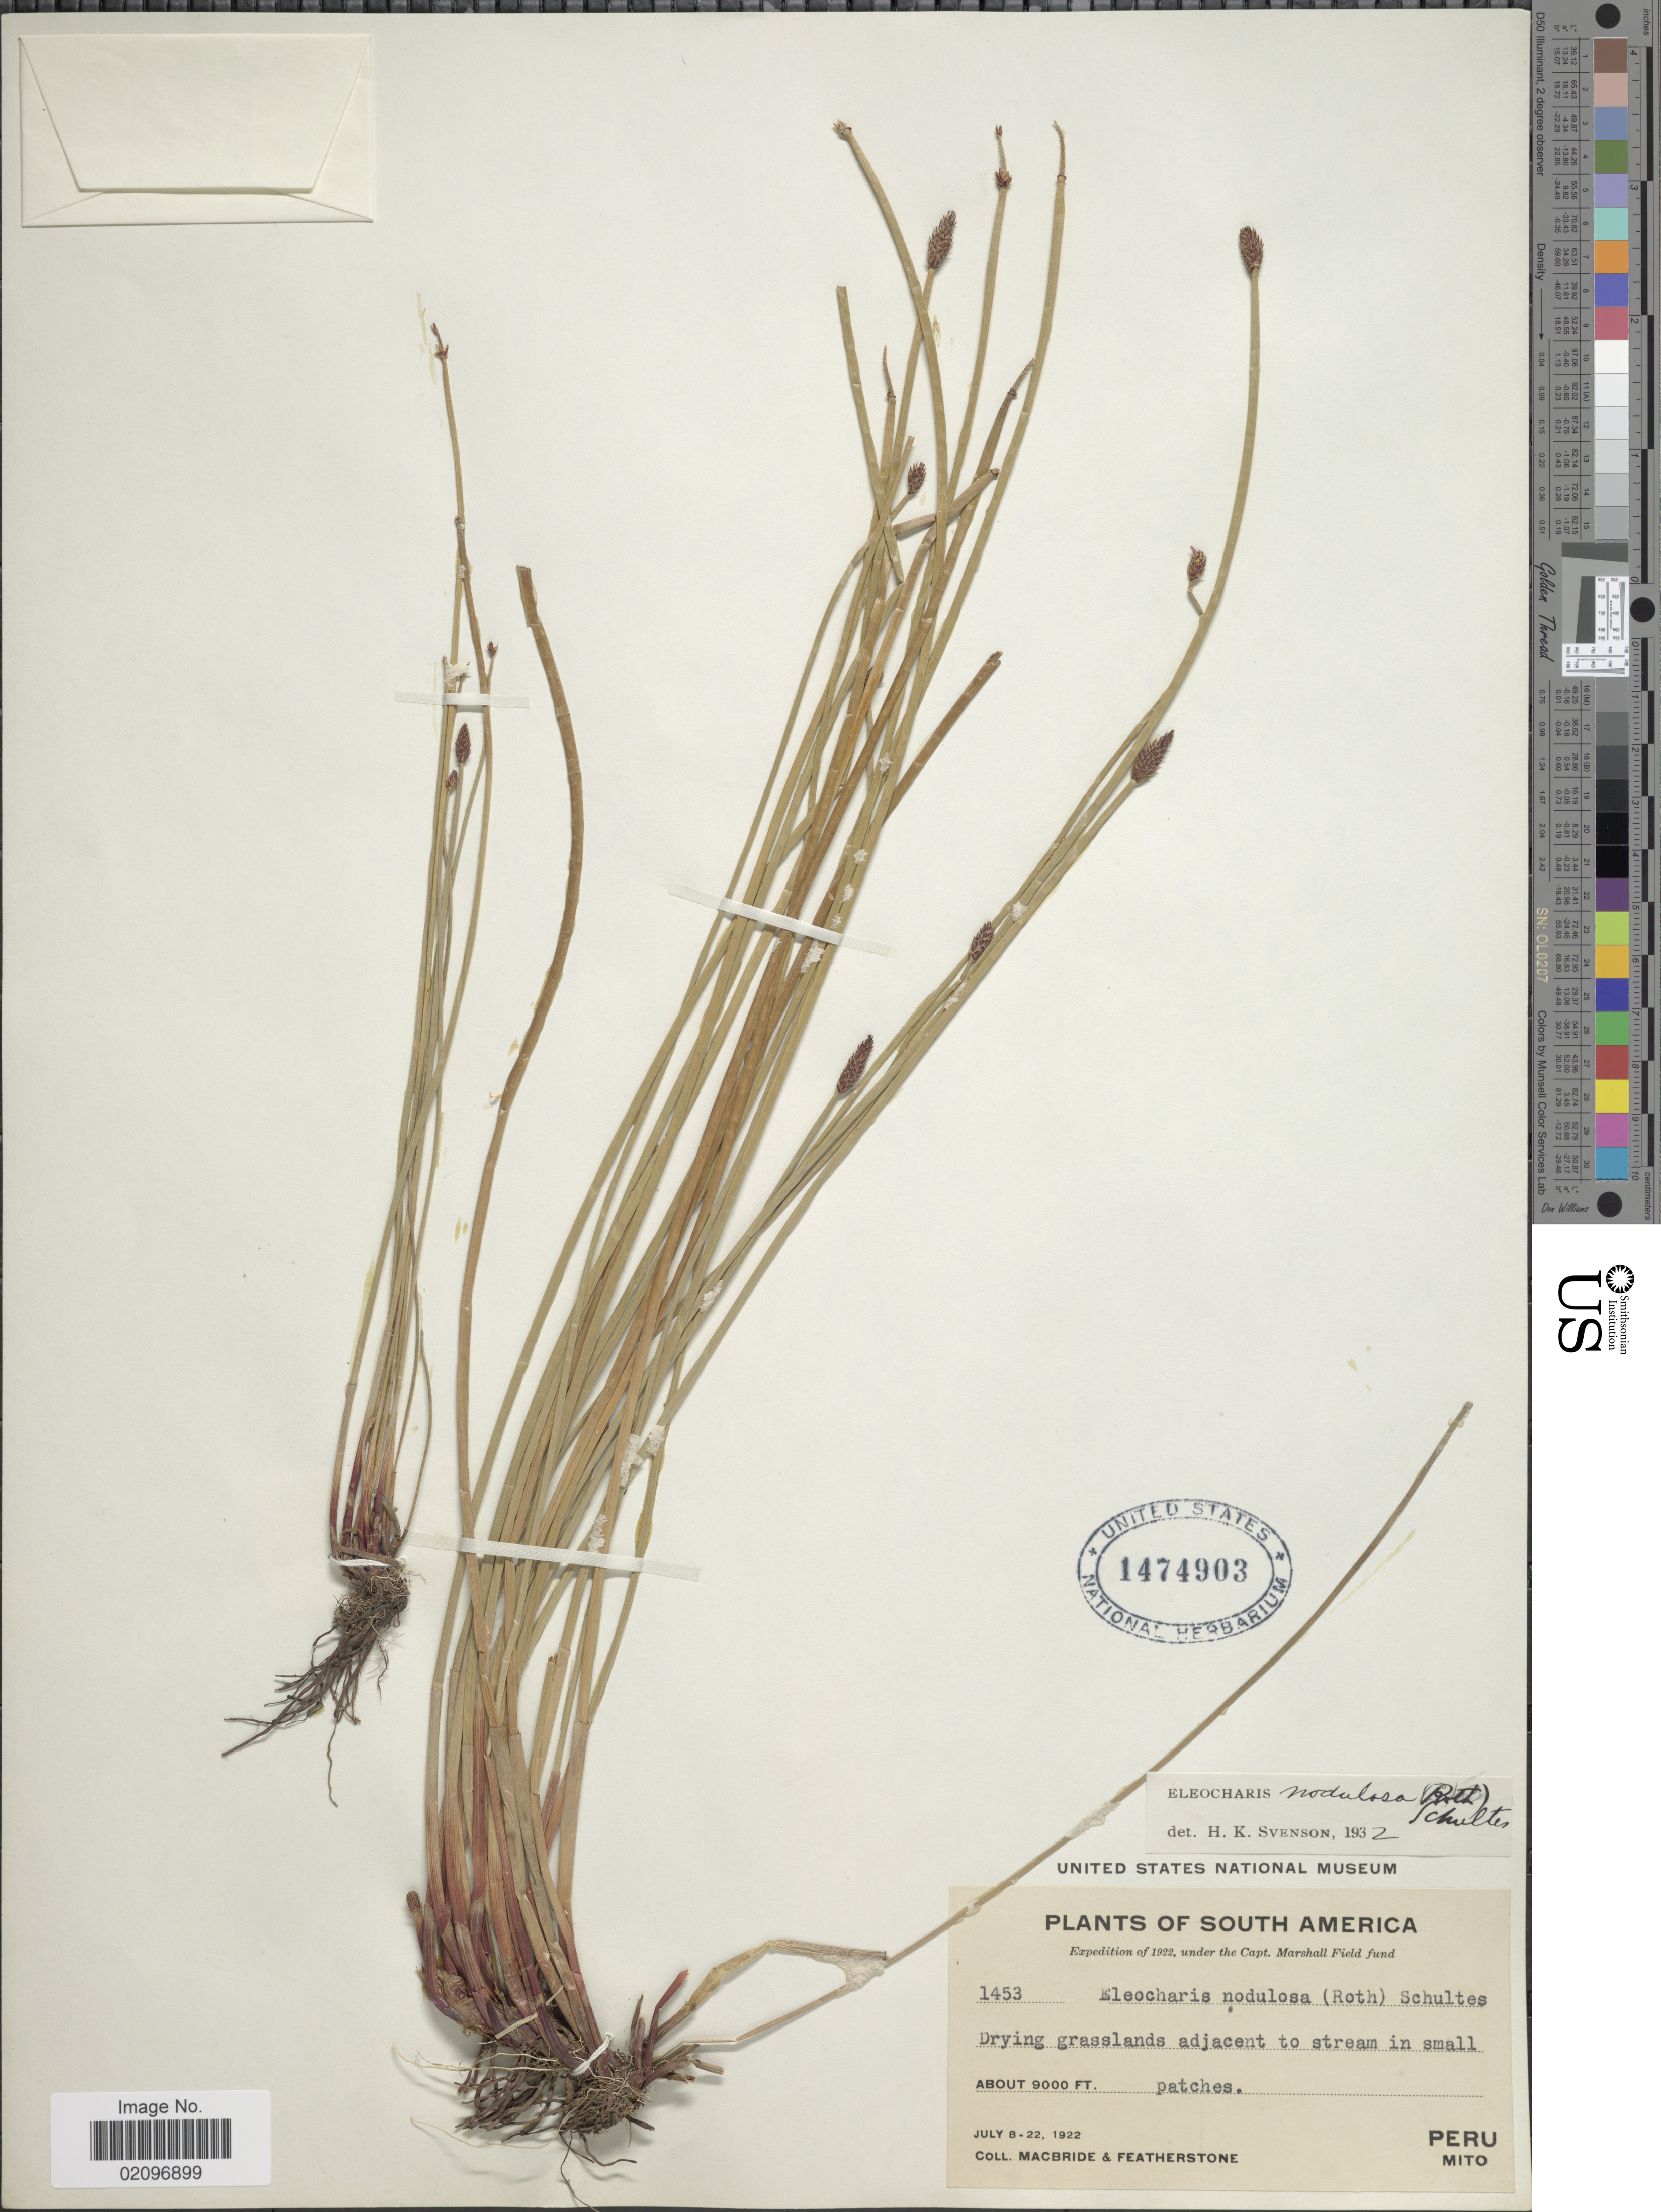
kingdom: Plantae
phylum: Tracheophyta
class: Liliopsida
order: Poales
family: Cyperaceae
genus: Eleocharis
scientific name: Eleocharis montana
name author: (Kunth) Roem. & Schult.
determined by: Strong, Mark T., (BOT), Smithsonian Institution - National Museum of Natural History (UNITED STATES)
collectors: Macbride, -- & -. Featherstone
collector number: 1453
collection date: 1922-07-08/1922-07-22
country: Peru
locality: South America, Drying grasslands adjacent to stream in small patches, Peru, Mito.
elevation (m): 2743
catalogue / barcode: US 1474903